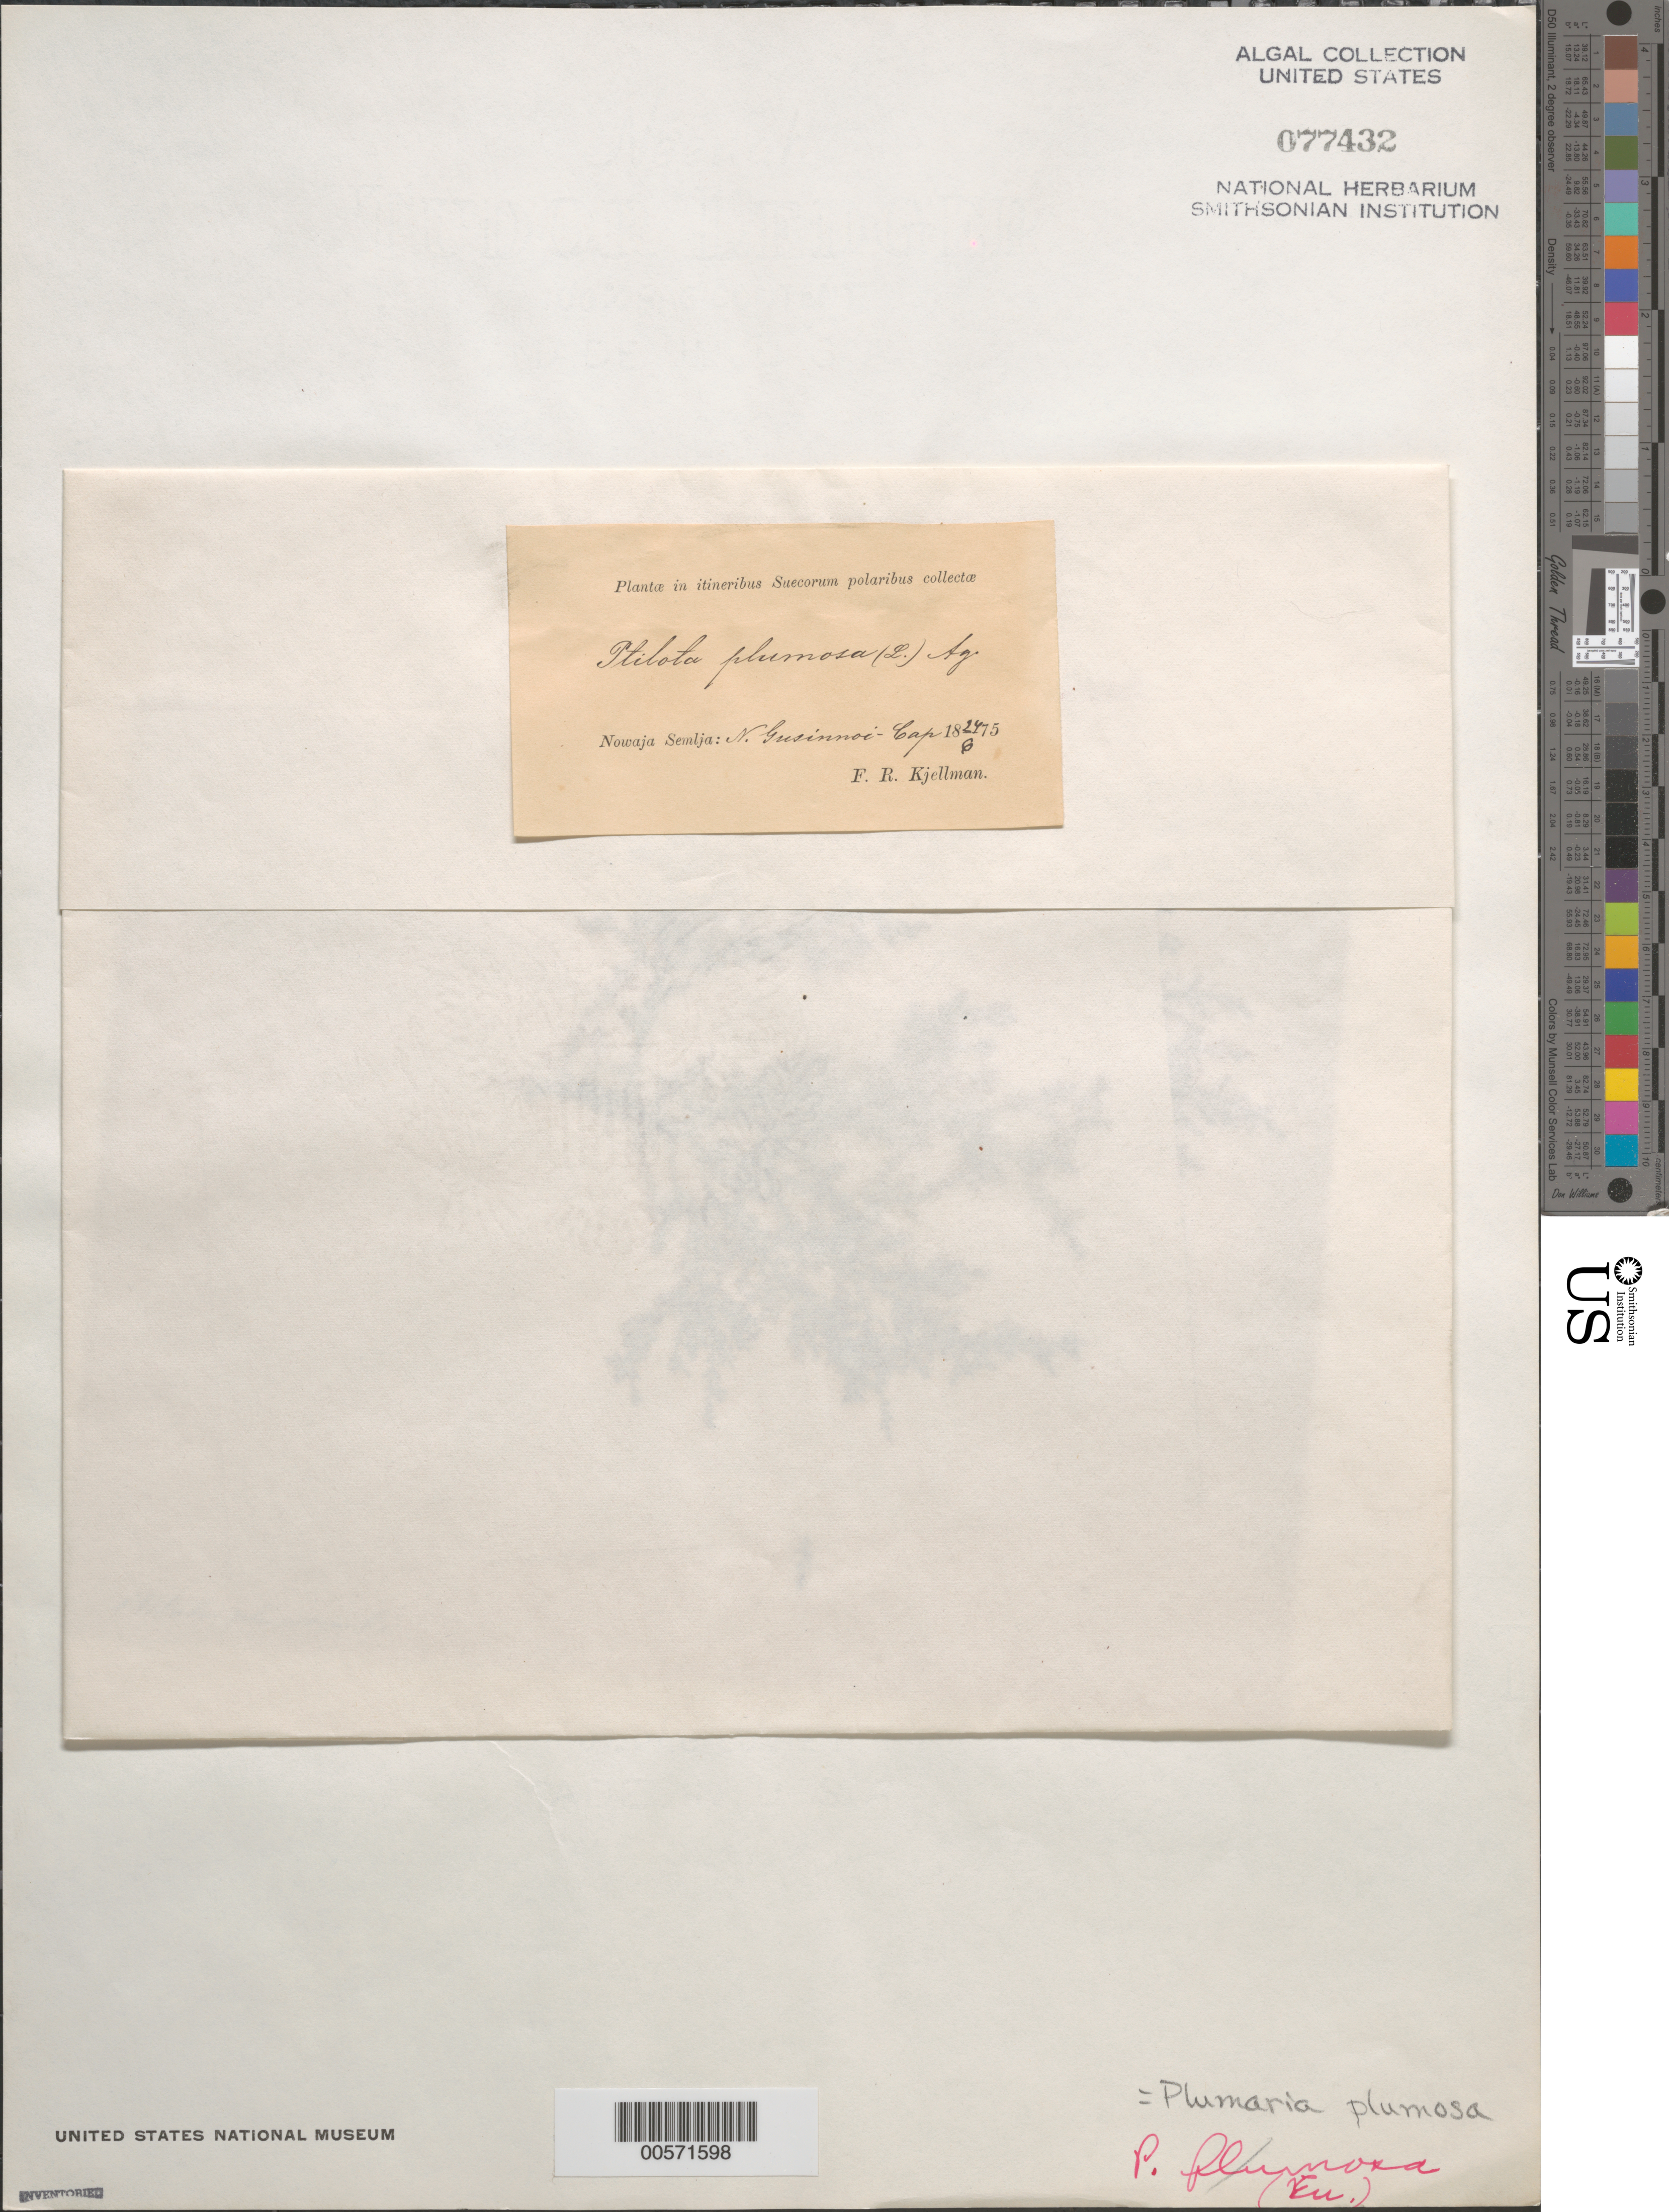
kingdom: Plantae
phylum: Rhodophyta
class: Florideophyceae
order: Ceramiales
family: Wrangeliaceae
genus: Plumaria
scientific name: Plumaria plumosa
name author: (Hudson) Kuntze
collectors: F. R. Kjellman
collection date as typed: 24 Jun 1875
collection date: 1875-06-24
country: Russian Federation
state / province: Arkhangelsk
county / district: Novaya Zemlya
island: Novaya Zemlya (Nowaja Semlja)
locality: N. Gusinnoi-Cap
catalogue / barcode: US 77432